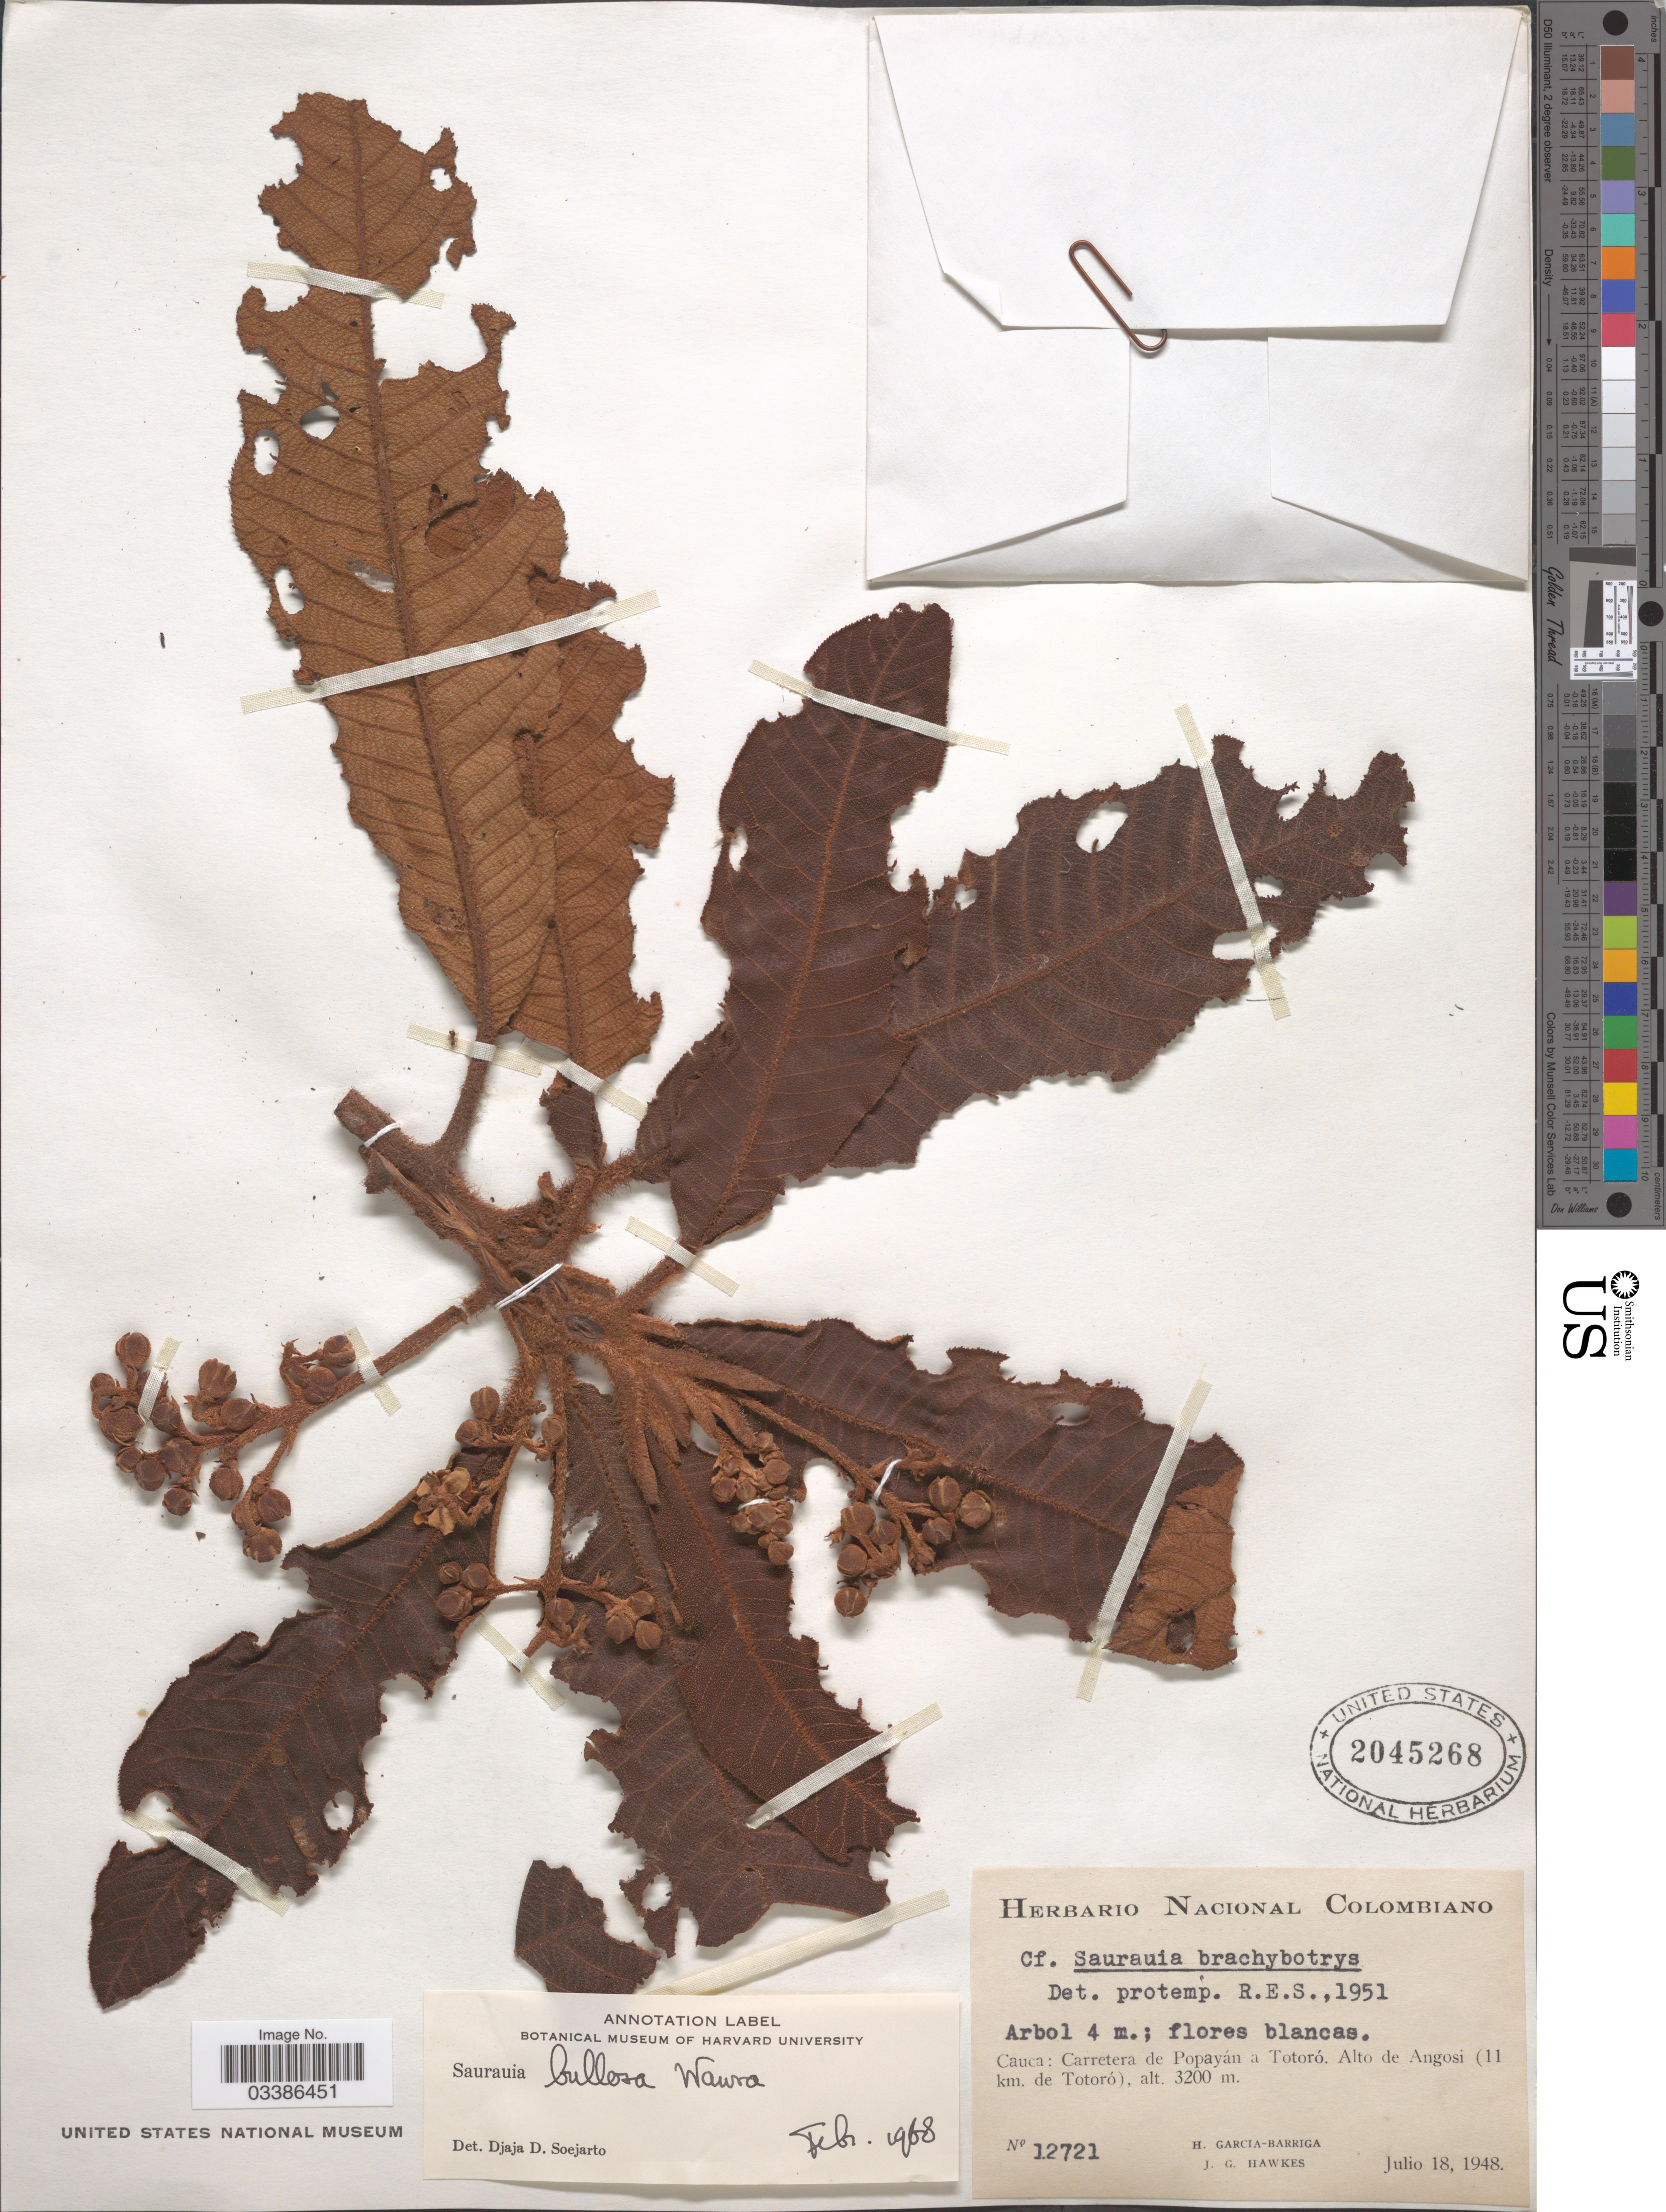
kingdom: Plantae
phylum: Tracheophyta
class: Magnoliopsida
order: Ericales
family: Actinidiaceae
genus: Saurauia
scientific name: Saurauia bullosa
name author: Wawra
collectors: H. García Barriga & J. Hawkes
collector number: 12721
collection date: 1948-07-18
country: Colombia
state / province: Cauca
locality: Carretera de Popayán a Totoró. Alto de Angosi (11 km. de Totoró).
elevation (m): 3200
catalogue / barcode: US 2045268